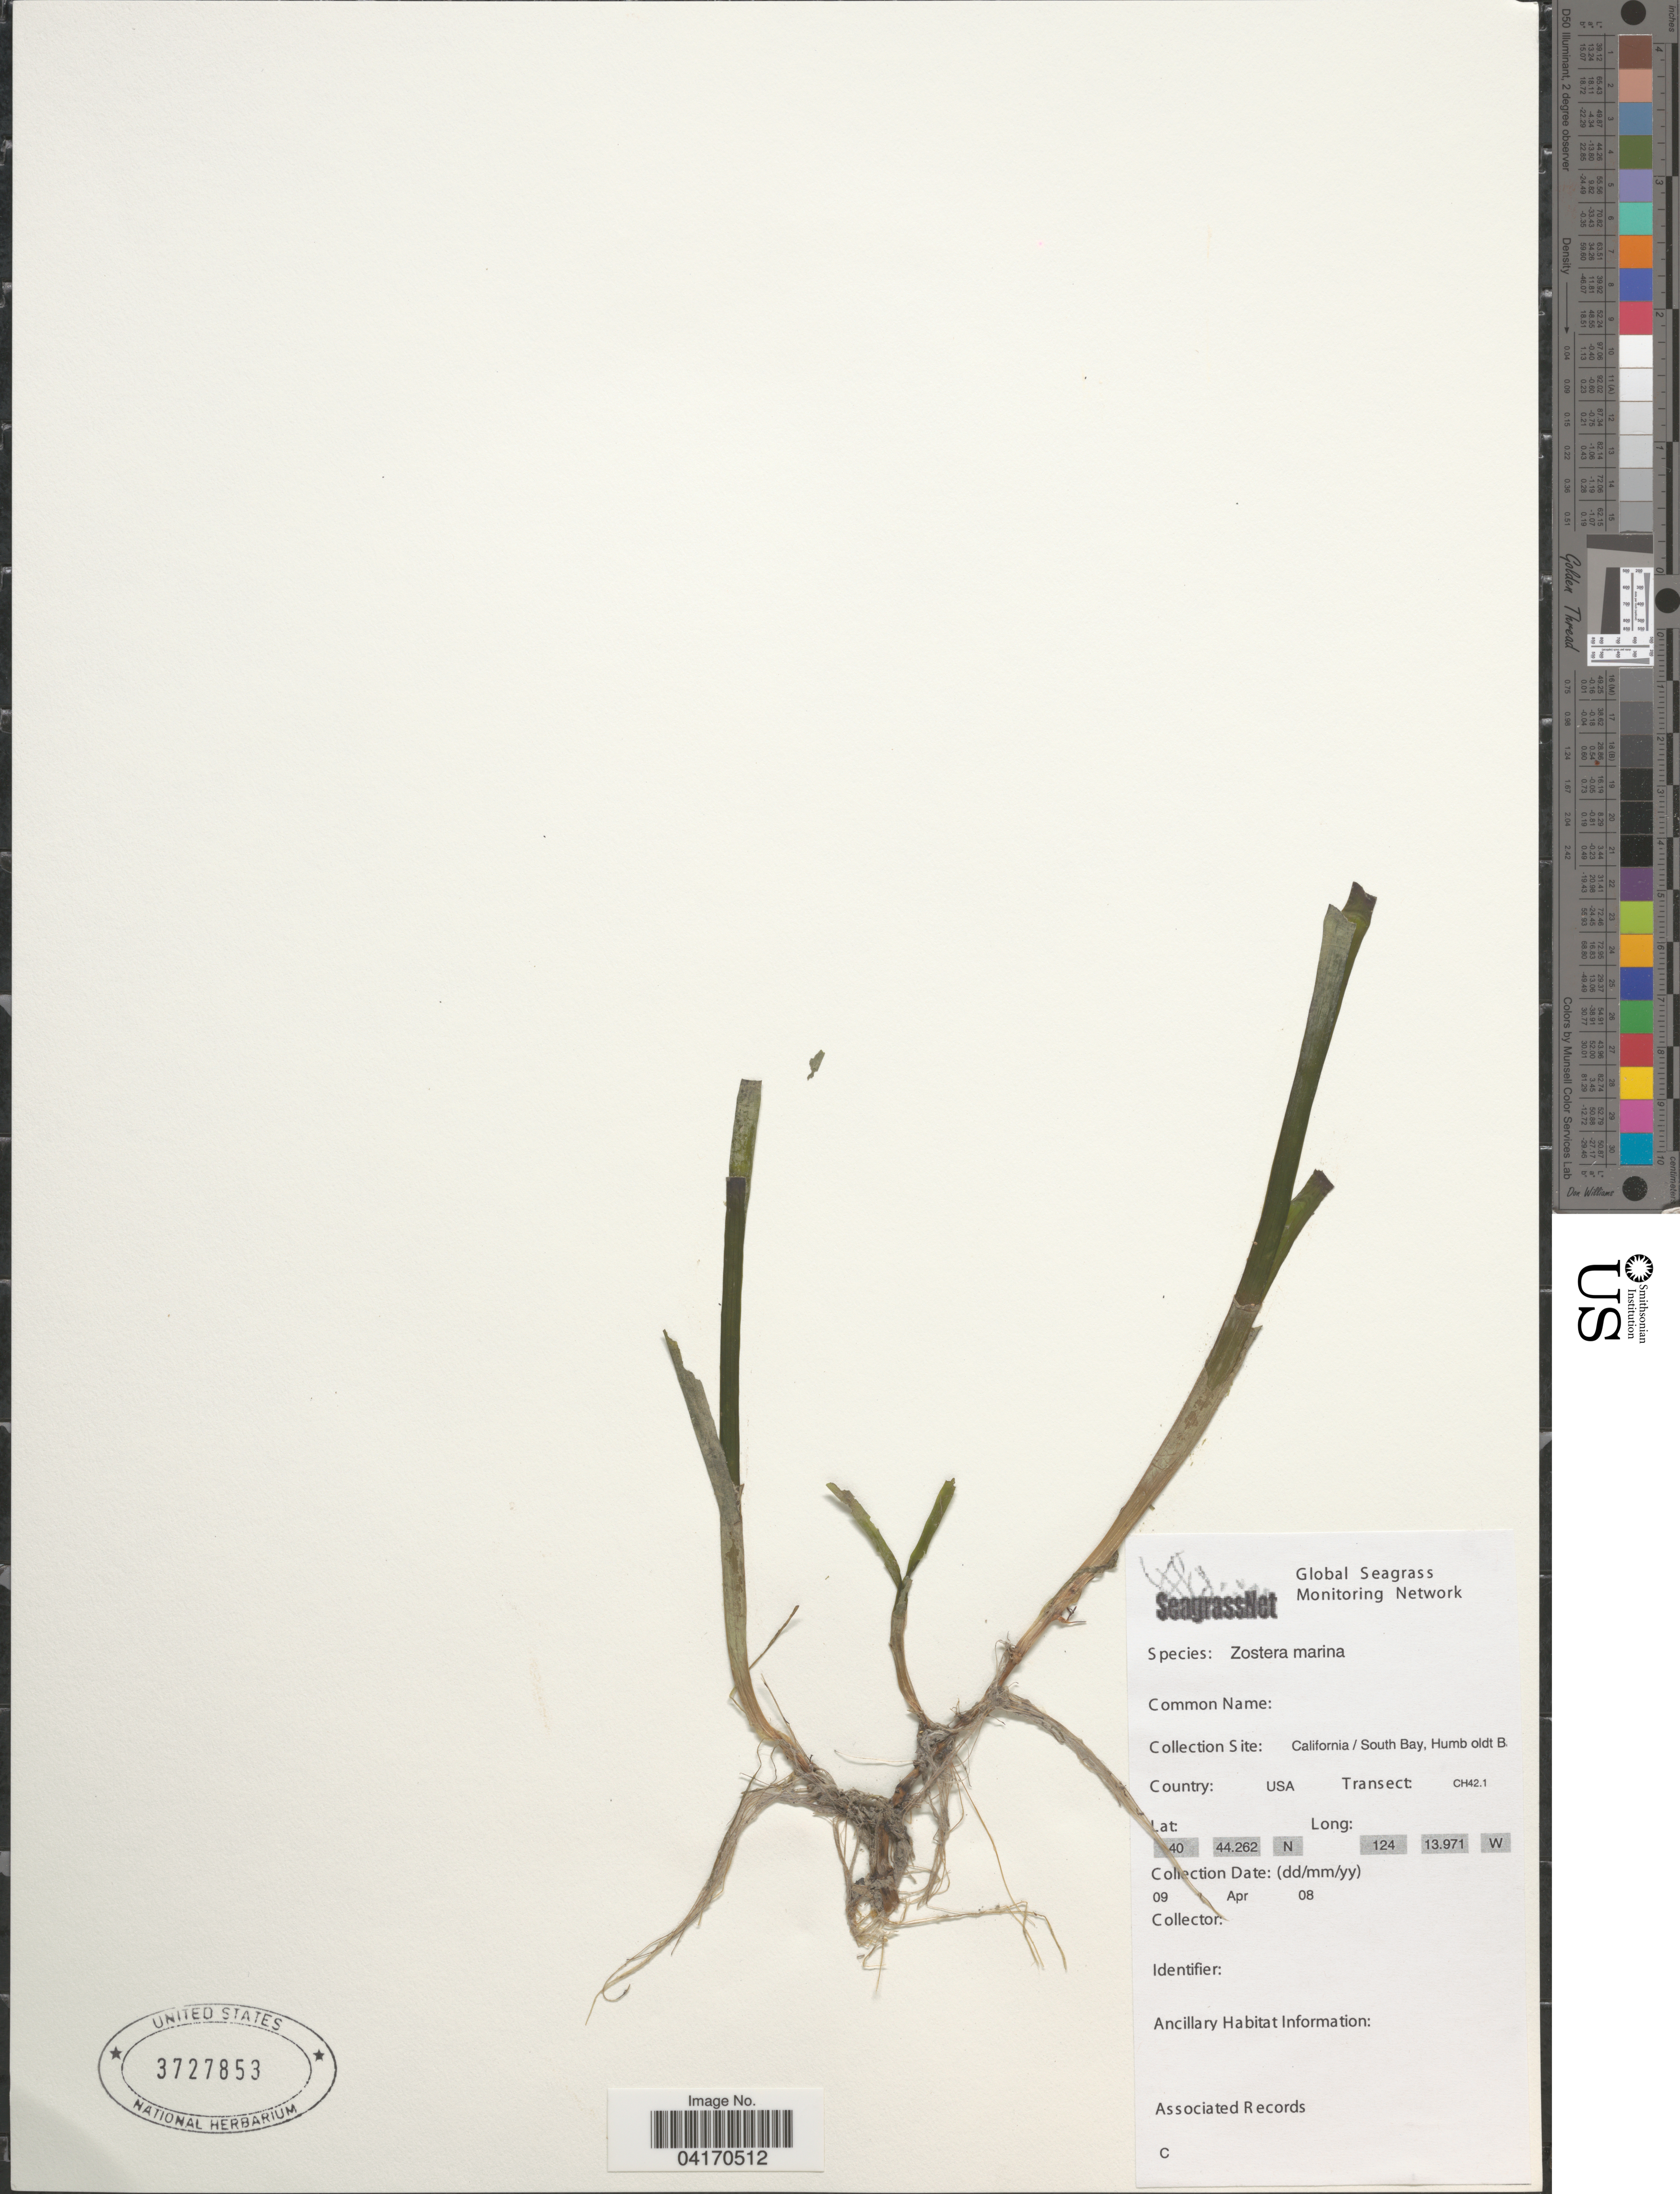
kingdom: Plantae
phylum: Tracheophyta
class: Liliopsida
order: Alismatales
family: Zosteraceae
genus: Zostera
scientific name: Zostera marina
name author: L.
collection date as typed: Transcribed d/m/y: 9/4/8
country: United States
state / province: California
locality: Collection Site: California / South Bay, Humb oldt B. Transect: CH42.1.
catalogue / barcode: US 3727853